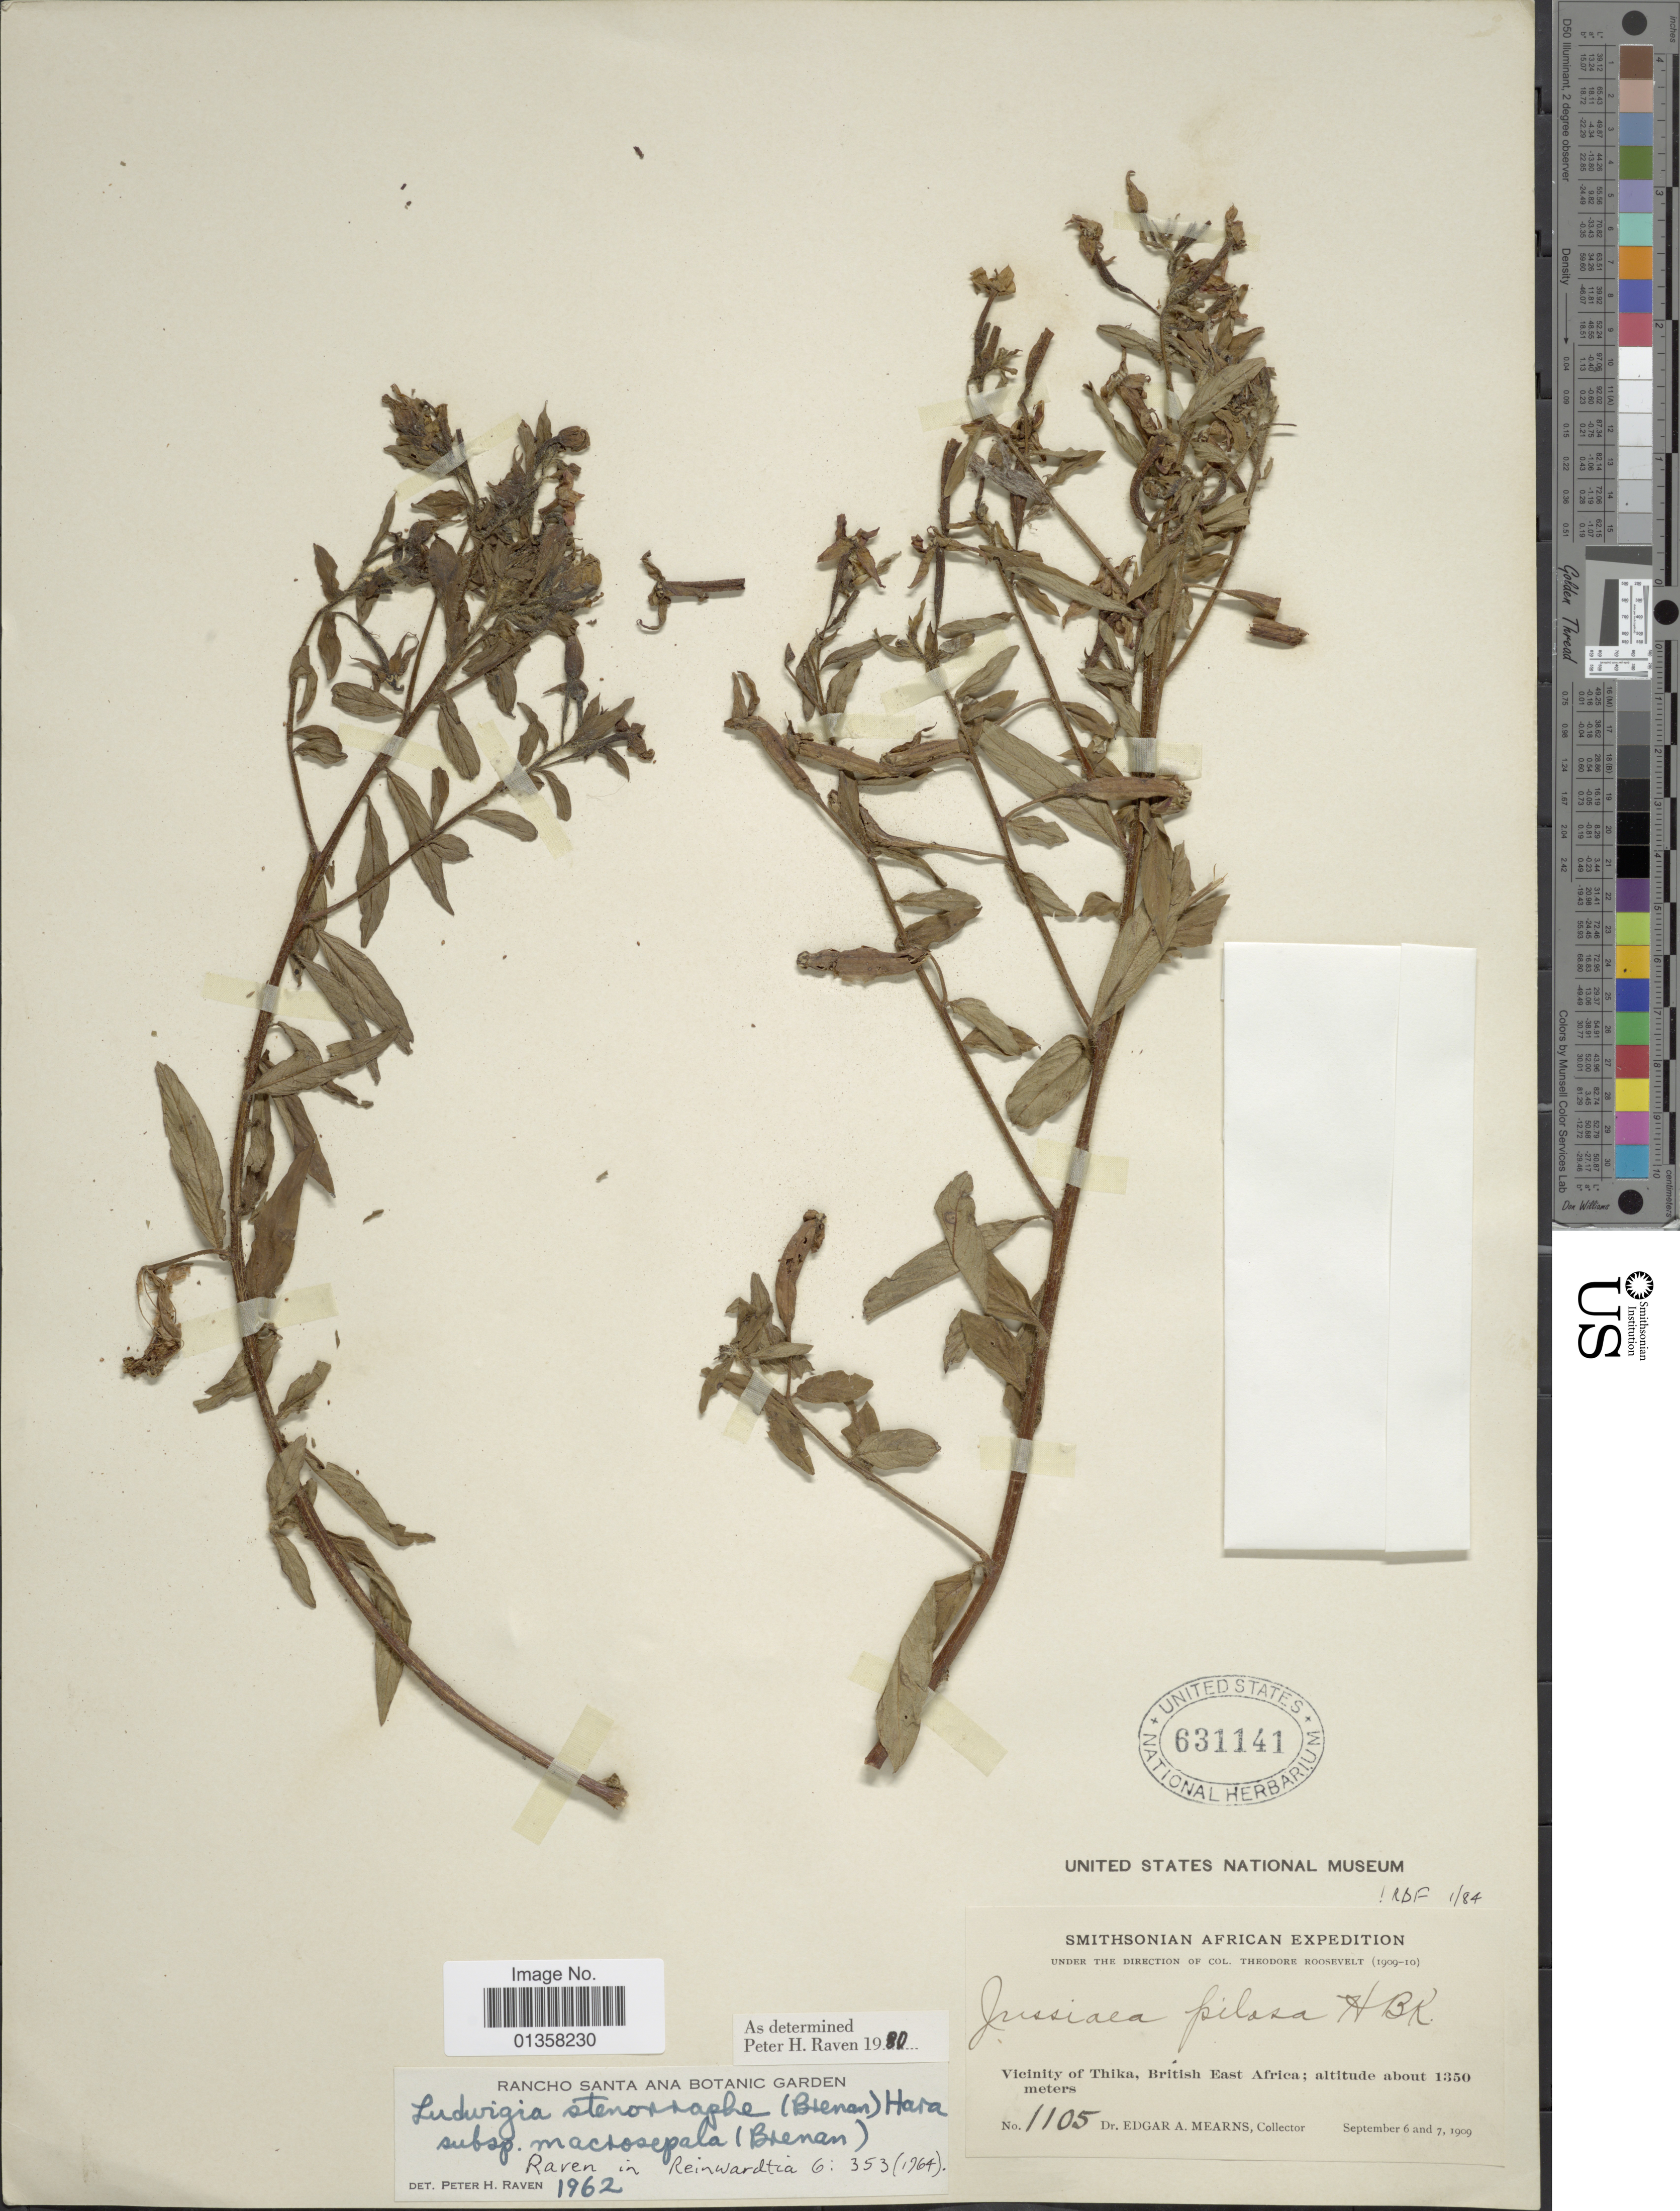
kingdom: Plantae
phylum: Tracheophyta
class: Magnoliopsida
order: Myrtales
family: Onagraceae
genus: Ludwigia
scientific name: Ludwigia stenorraphe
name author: (Brenan) H. Hara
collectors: E. A. Mearns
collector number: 1105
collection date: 1909-09-06/1909-09-07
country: Kenya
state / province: Kiambu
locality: Vicinity of Thika, British East Africa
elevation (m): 1350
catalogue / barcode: US 631141